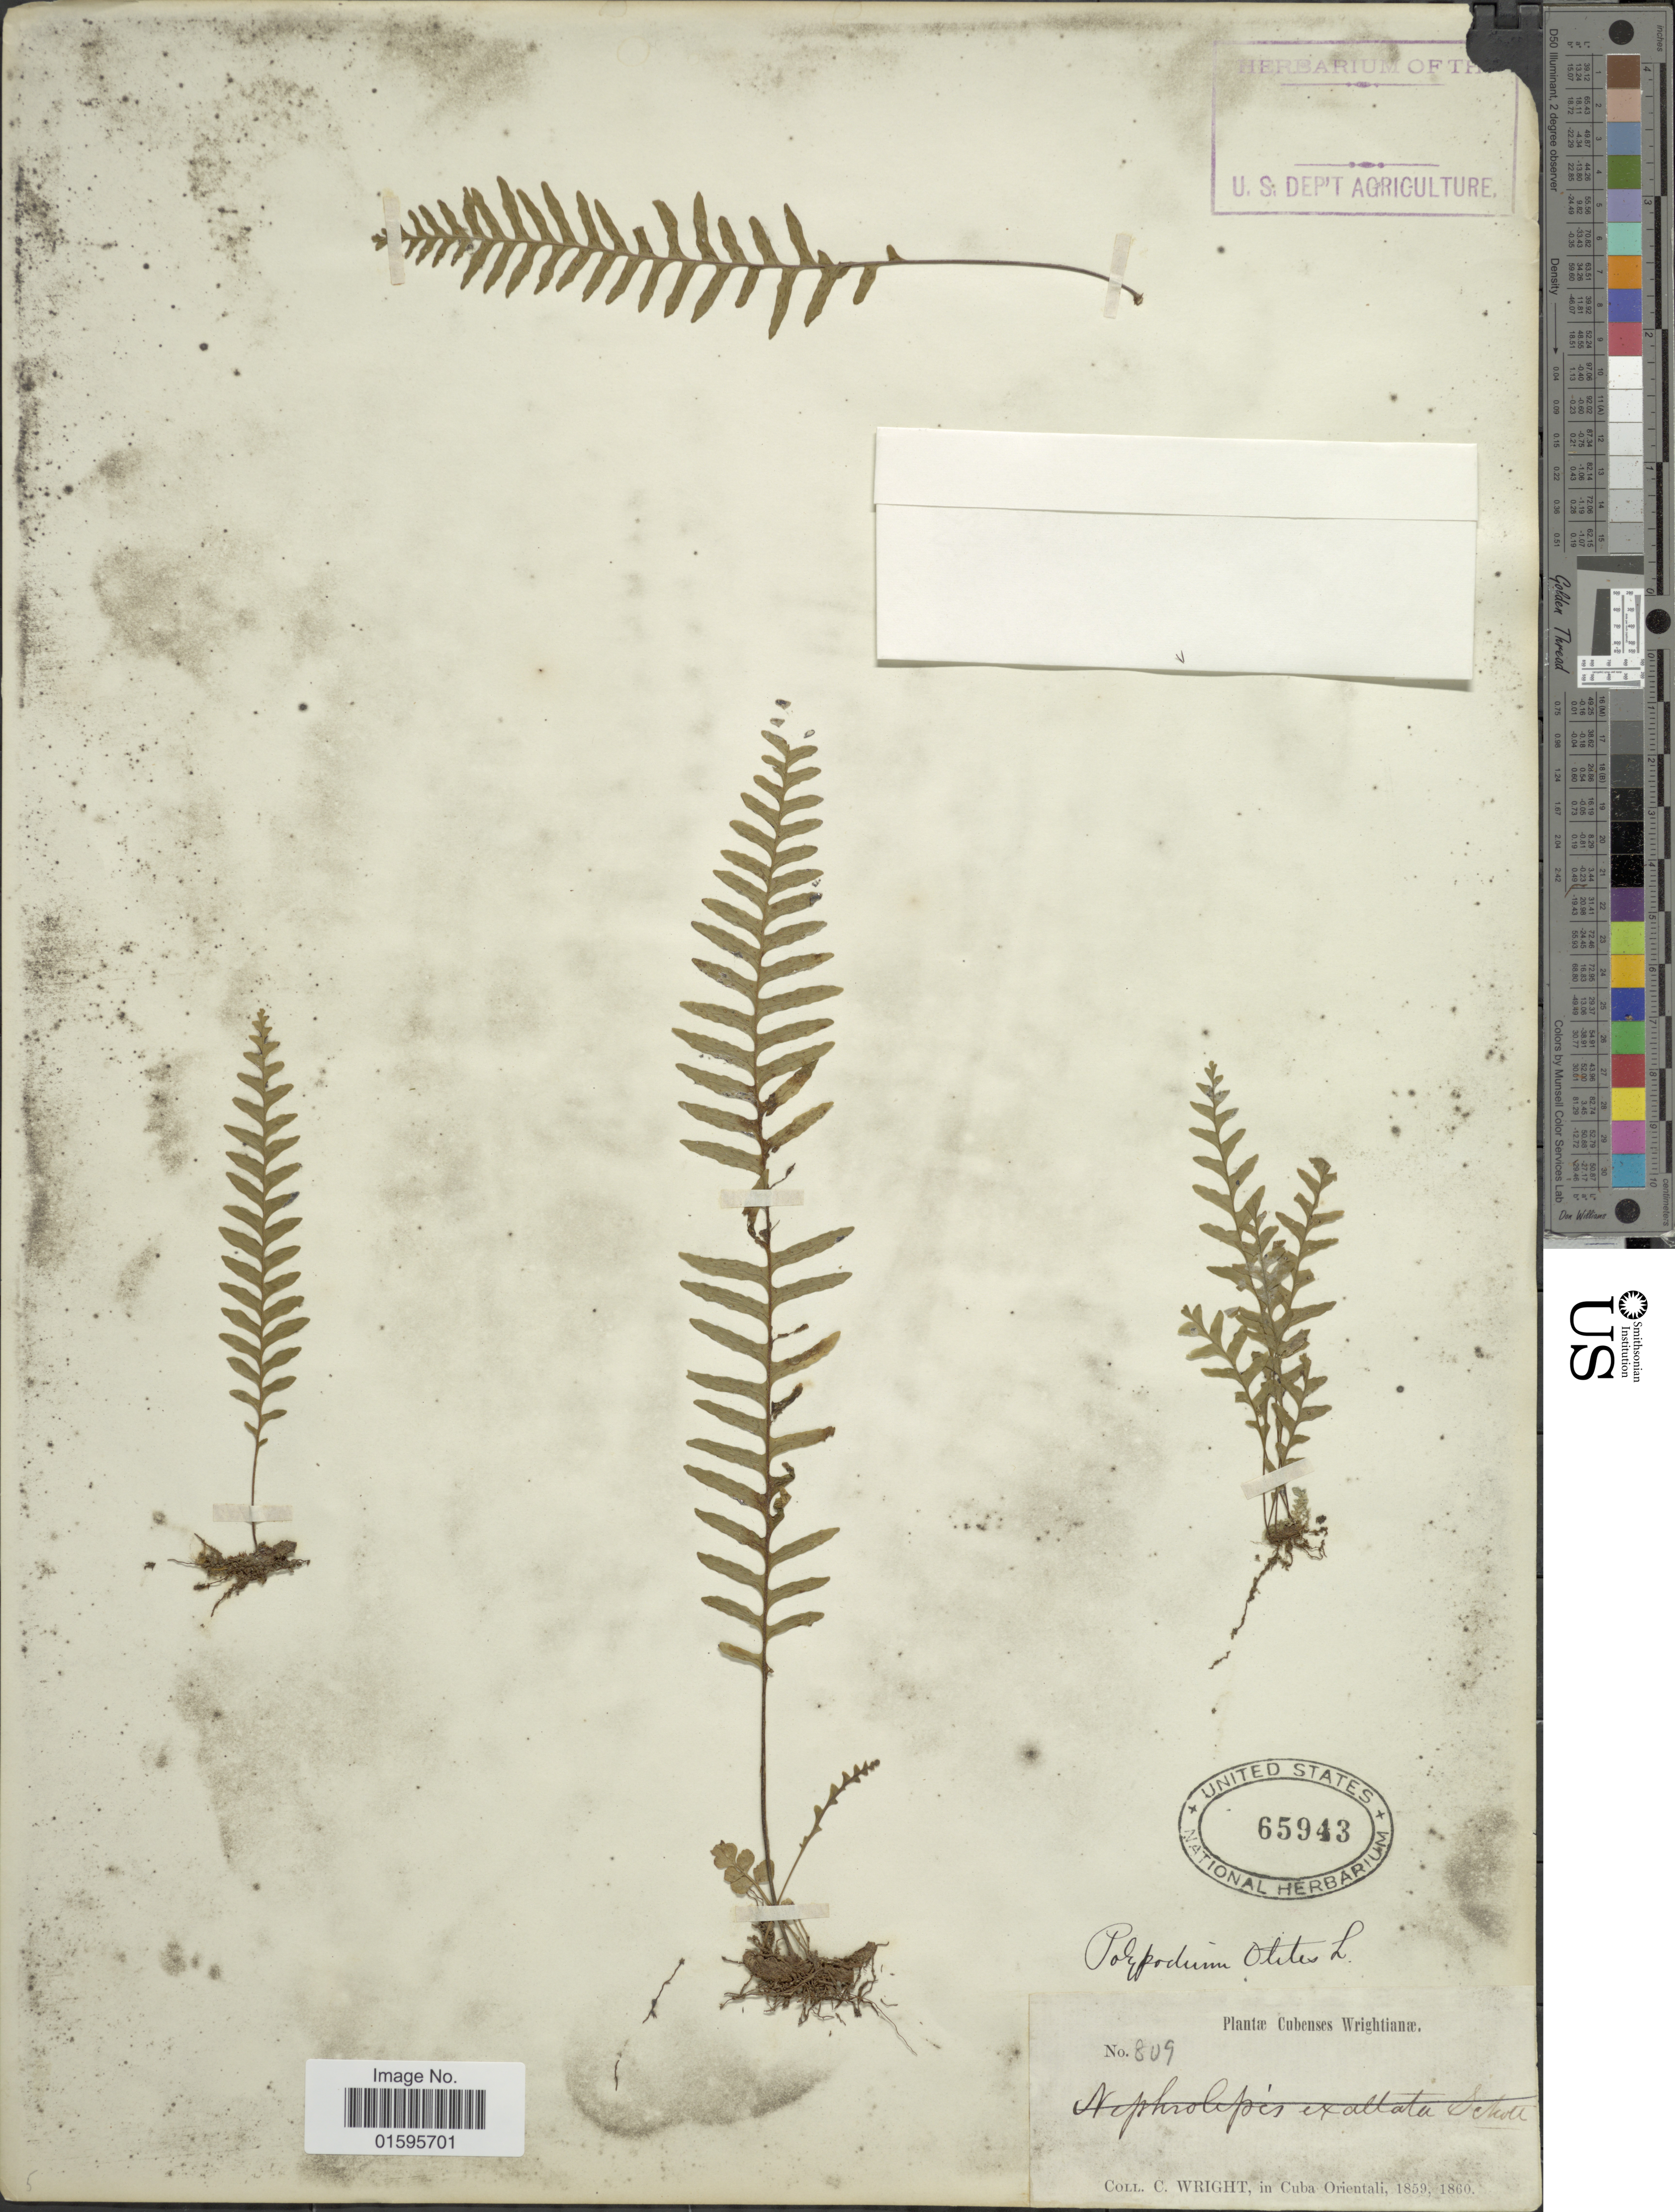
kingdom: Plantae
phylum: Tracheophyta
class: Polypodiopsida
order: Polypodiales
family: Polypodiaceae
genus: Polypodium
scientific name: Polypodium otites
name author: L.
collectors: C. Wright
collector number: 809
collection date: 1859/1860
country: Cuba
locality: Cubenses, in Cuba Orientali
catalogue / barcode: US 65943